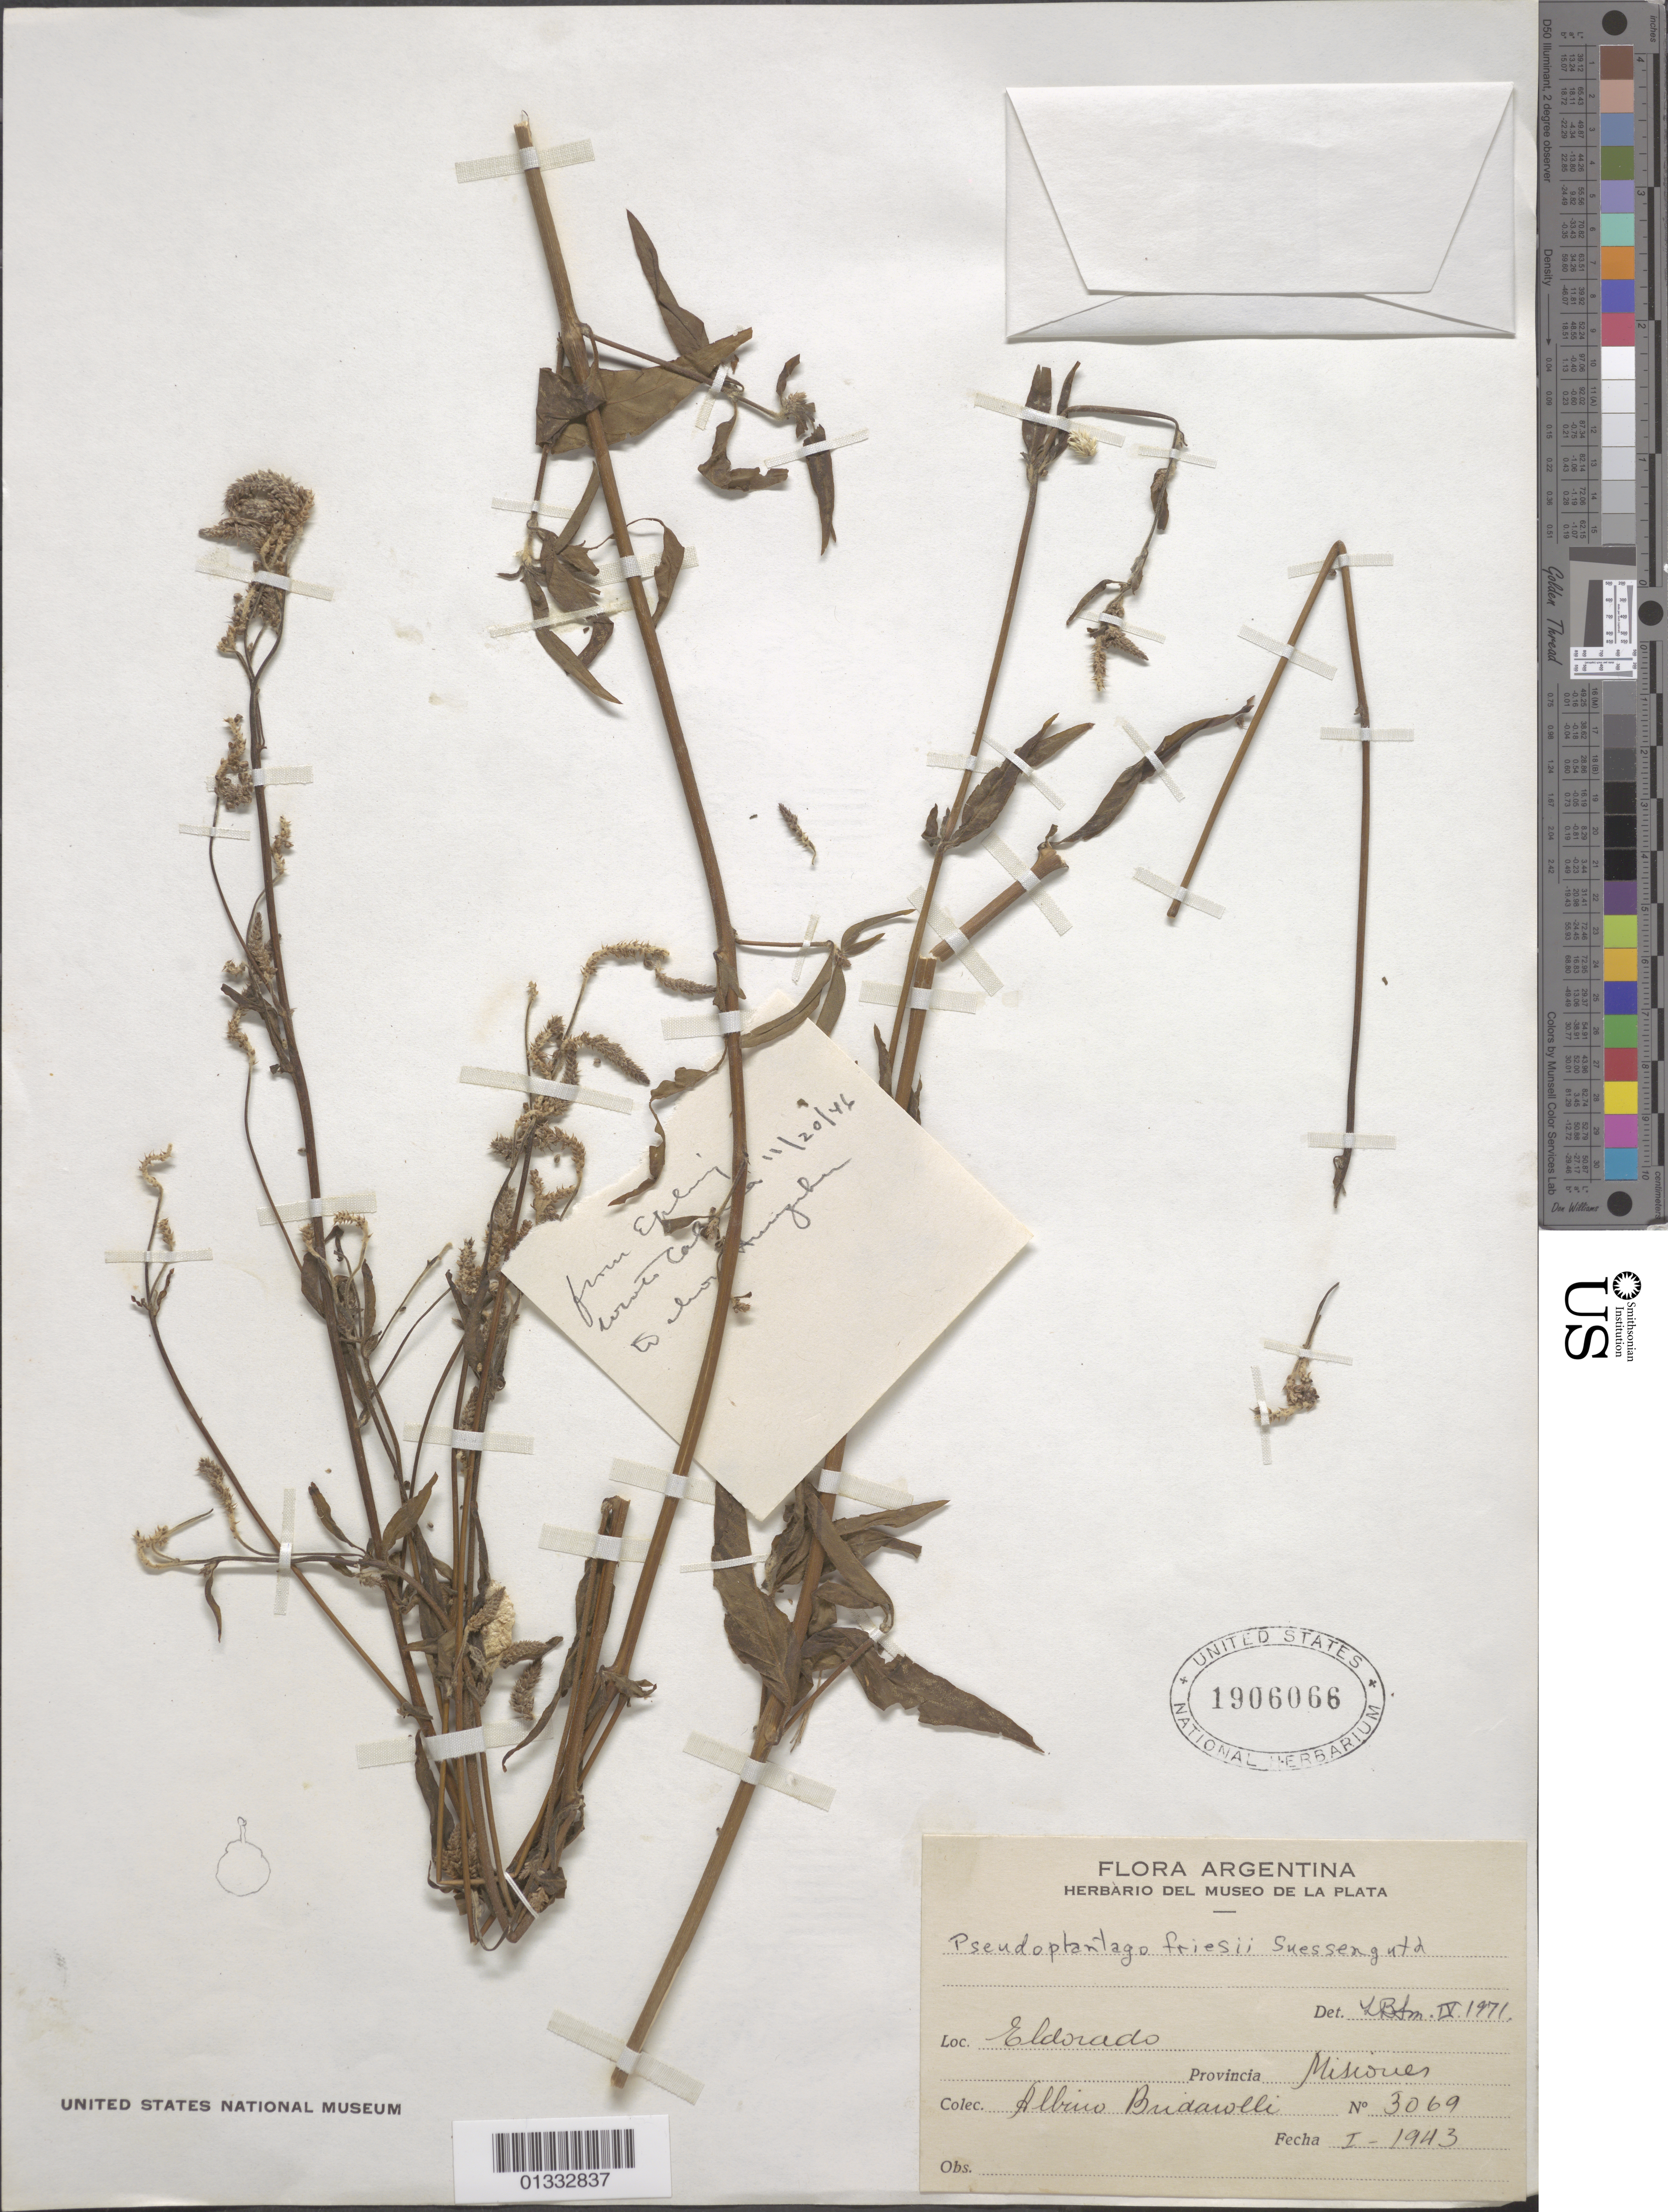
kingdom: Plantae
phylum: Tracheophyta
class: Magnoliopsida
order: Caryophyllales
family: Amaranthaceae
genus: Pseudoplantago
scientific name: Pseudoplantago friesii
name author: Suess.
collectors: A. Bridarolli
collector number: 3069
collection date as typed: Jan 1943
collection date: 1943-01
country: Argentina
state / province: Misiones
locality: Eldorado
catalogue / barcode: US 1906066